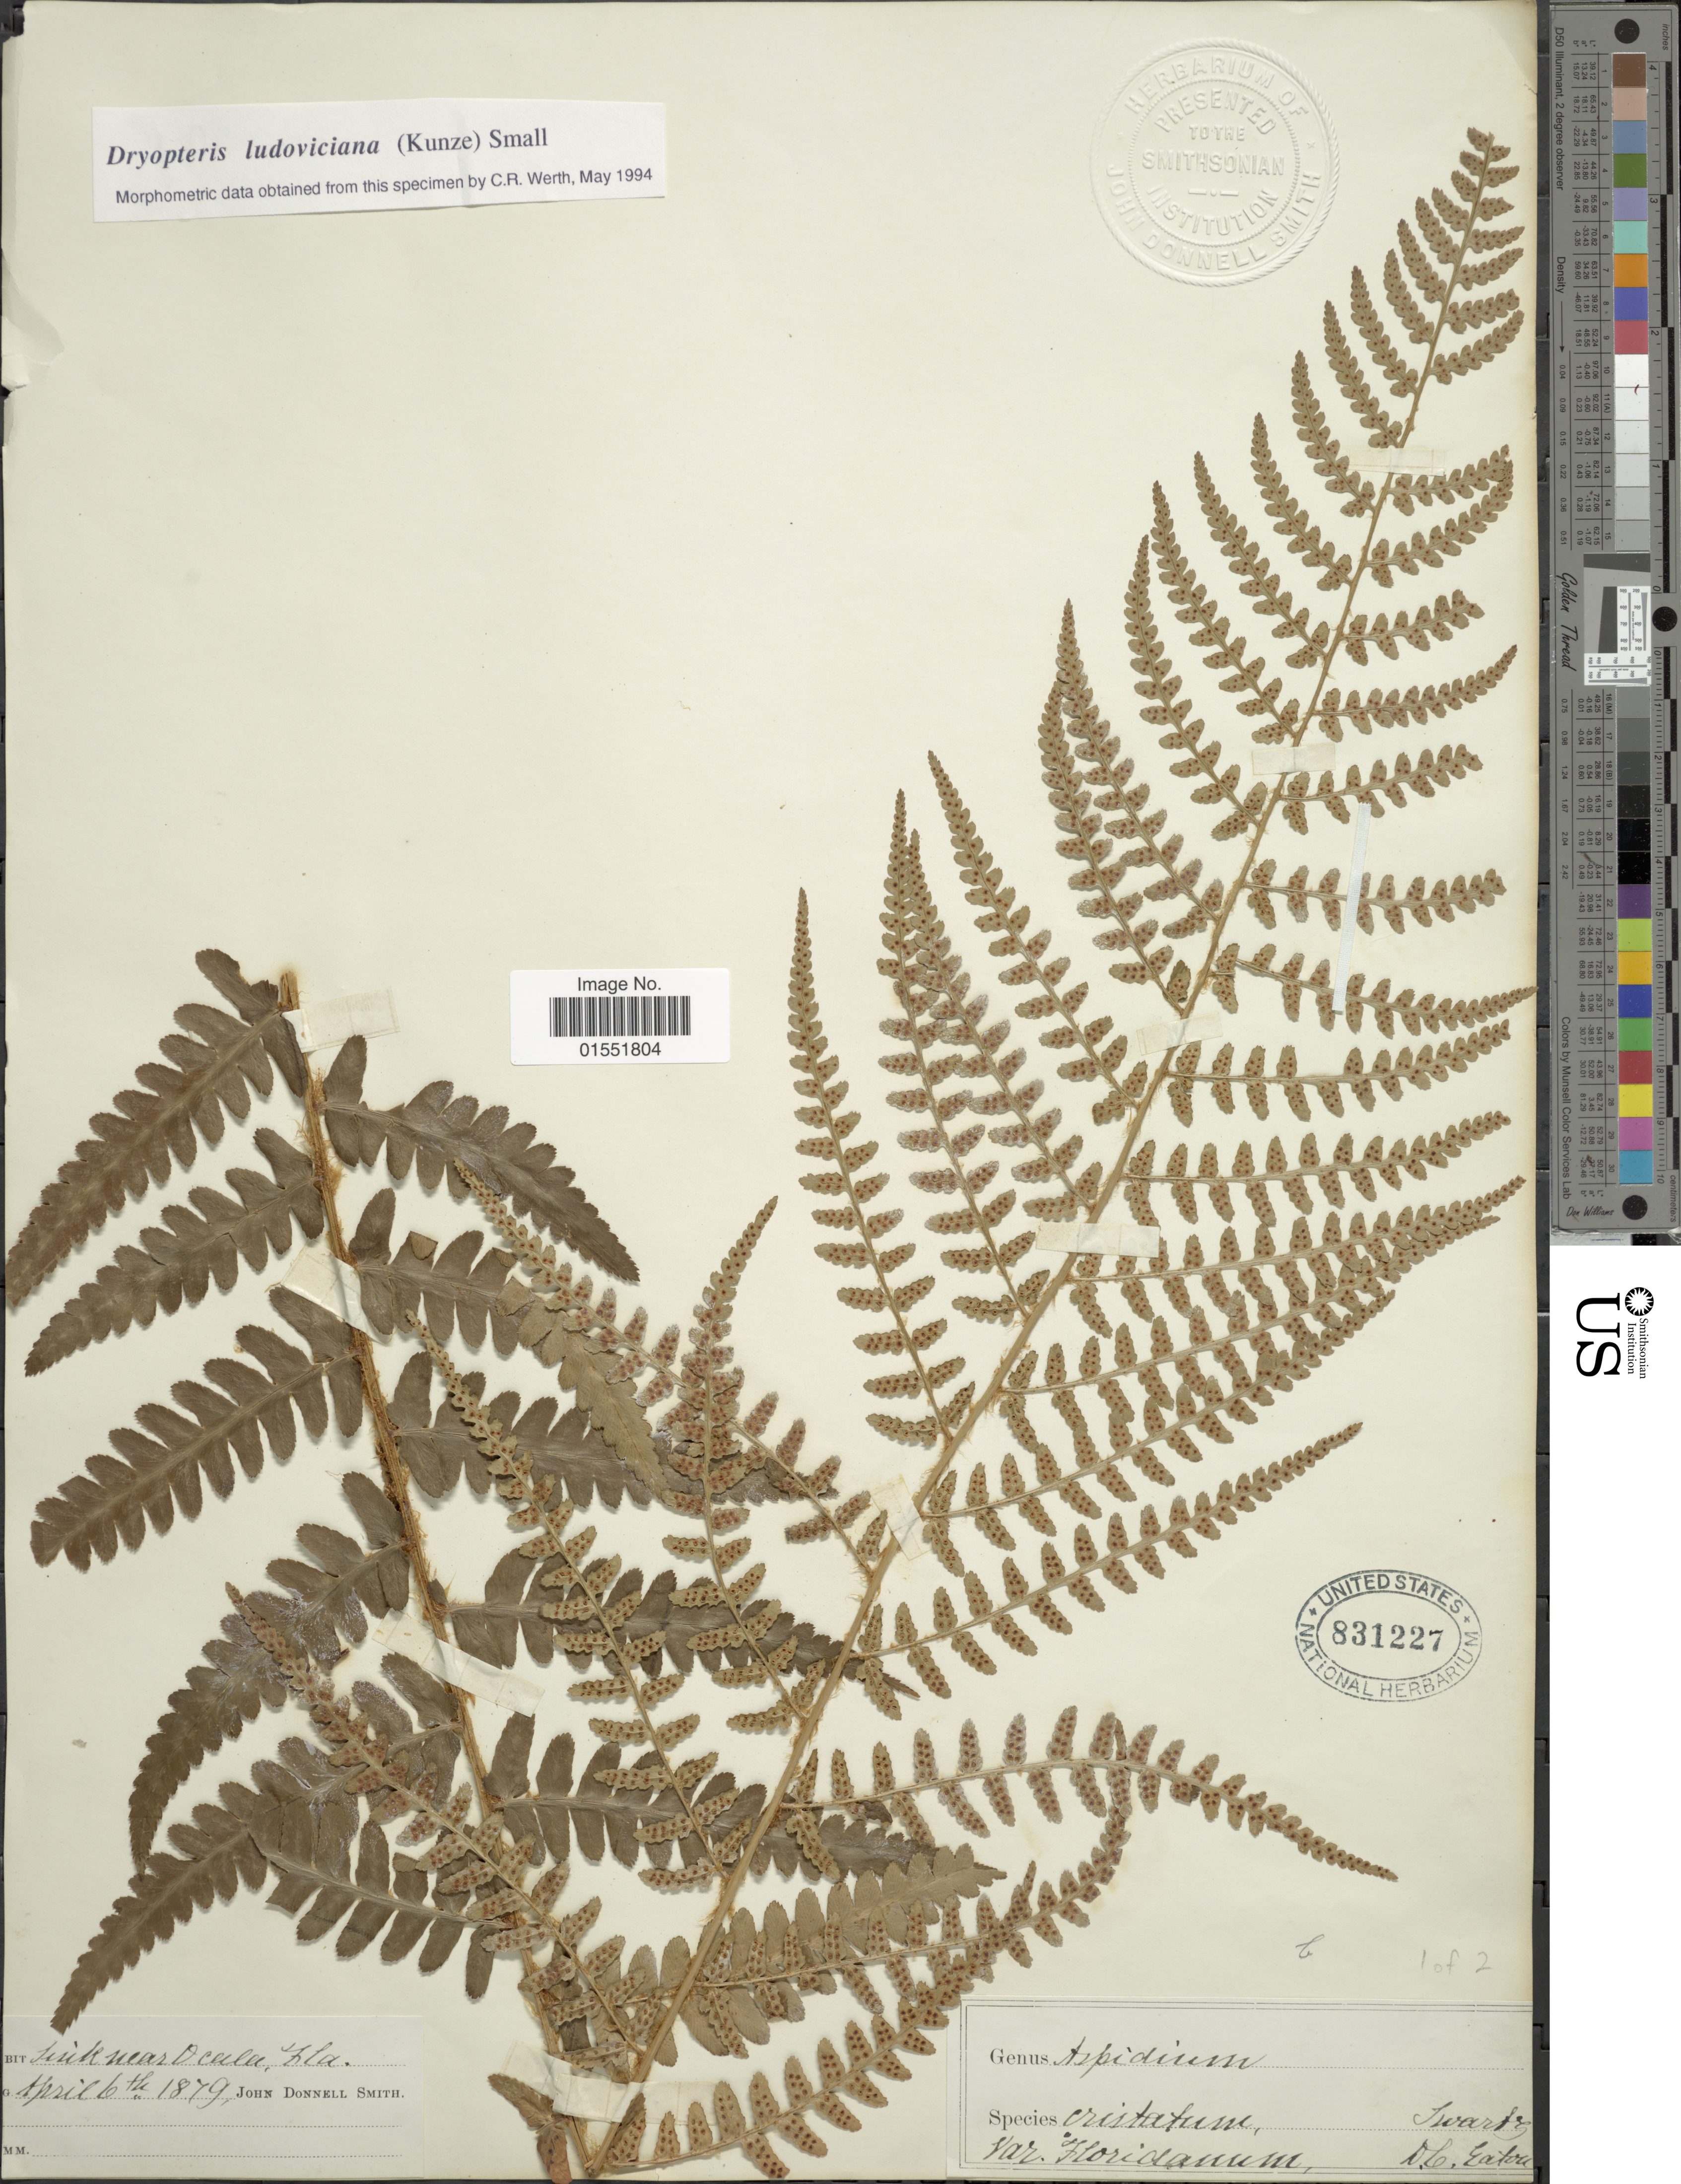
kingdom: Plantae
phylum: Tracheophyta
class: Polypodiopsida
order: Polypodiales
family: Dryopteridaceae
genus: Dryopteris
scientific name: Dryopteris ludoviciana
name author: (Kunze) Small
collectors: J. Donnell Smith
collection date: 1879-04-06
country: United States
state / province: Florida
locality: Jink near Ocala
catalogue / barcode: US 831227